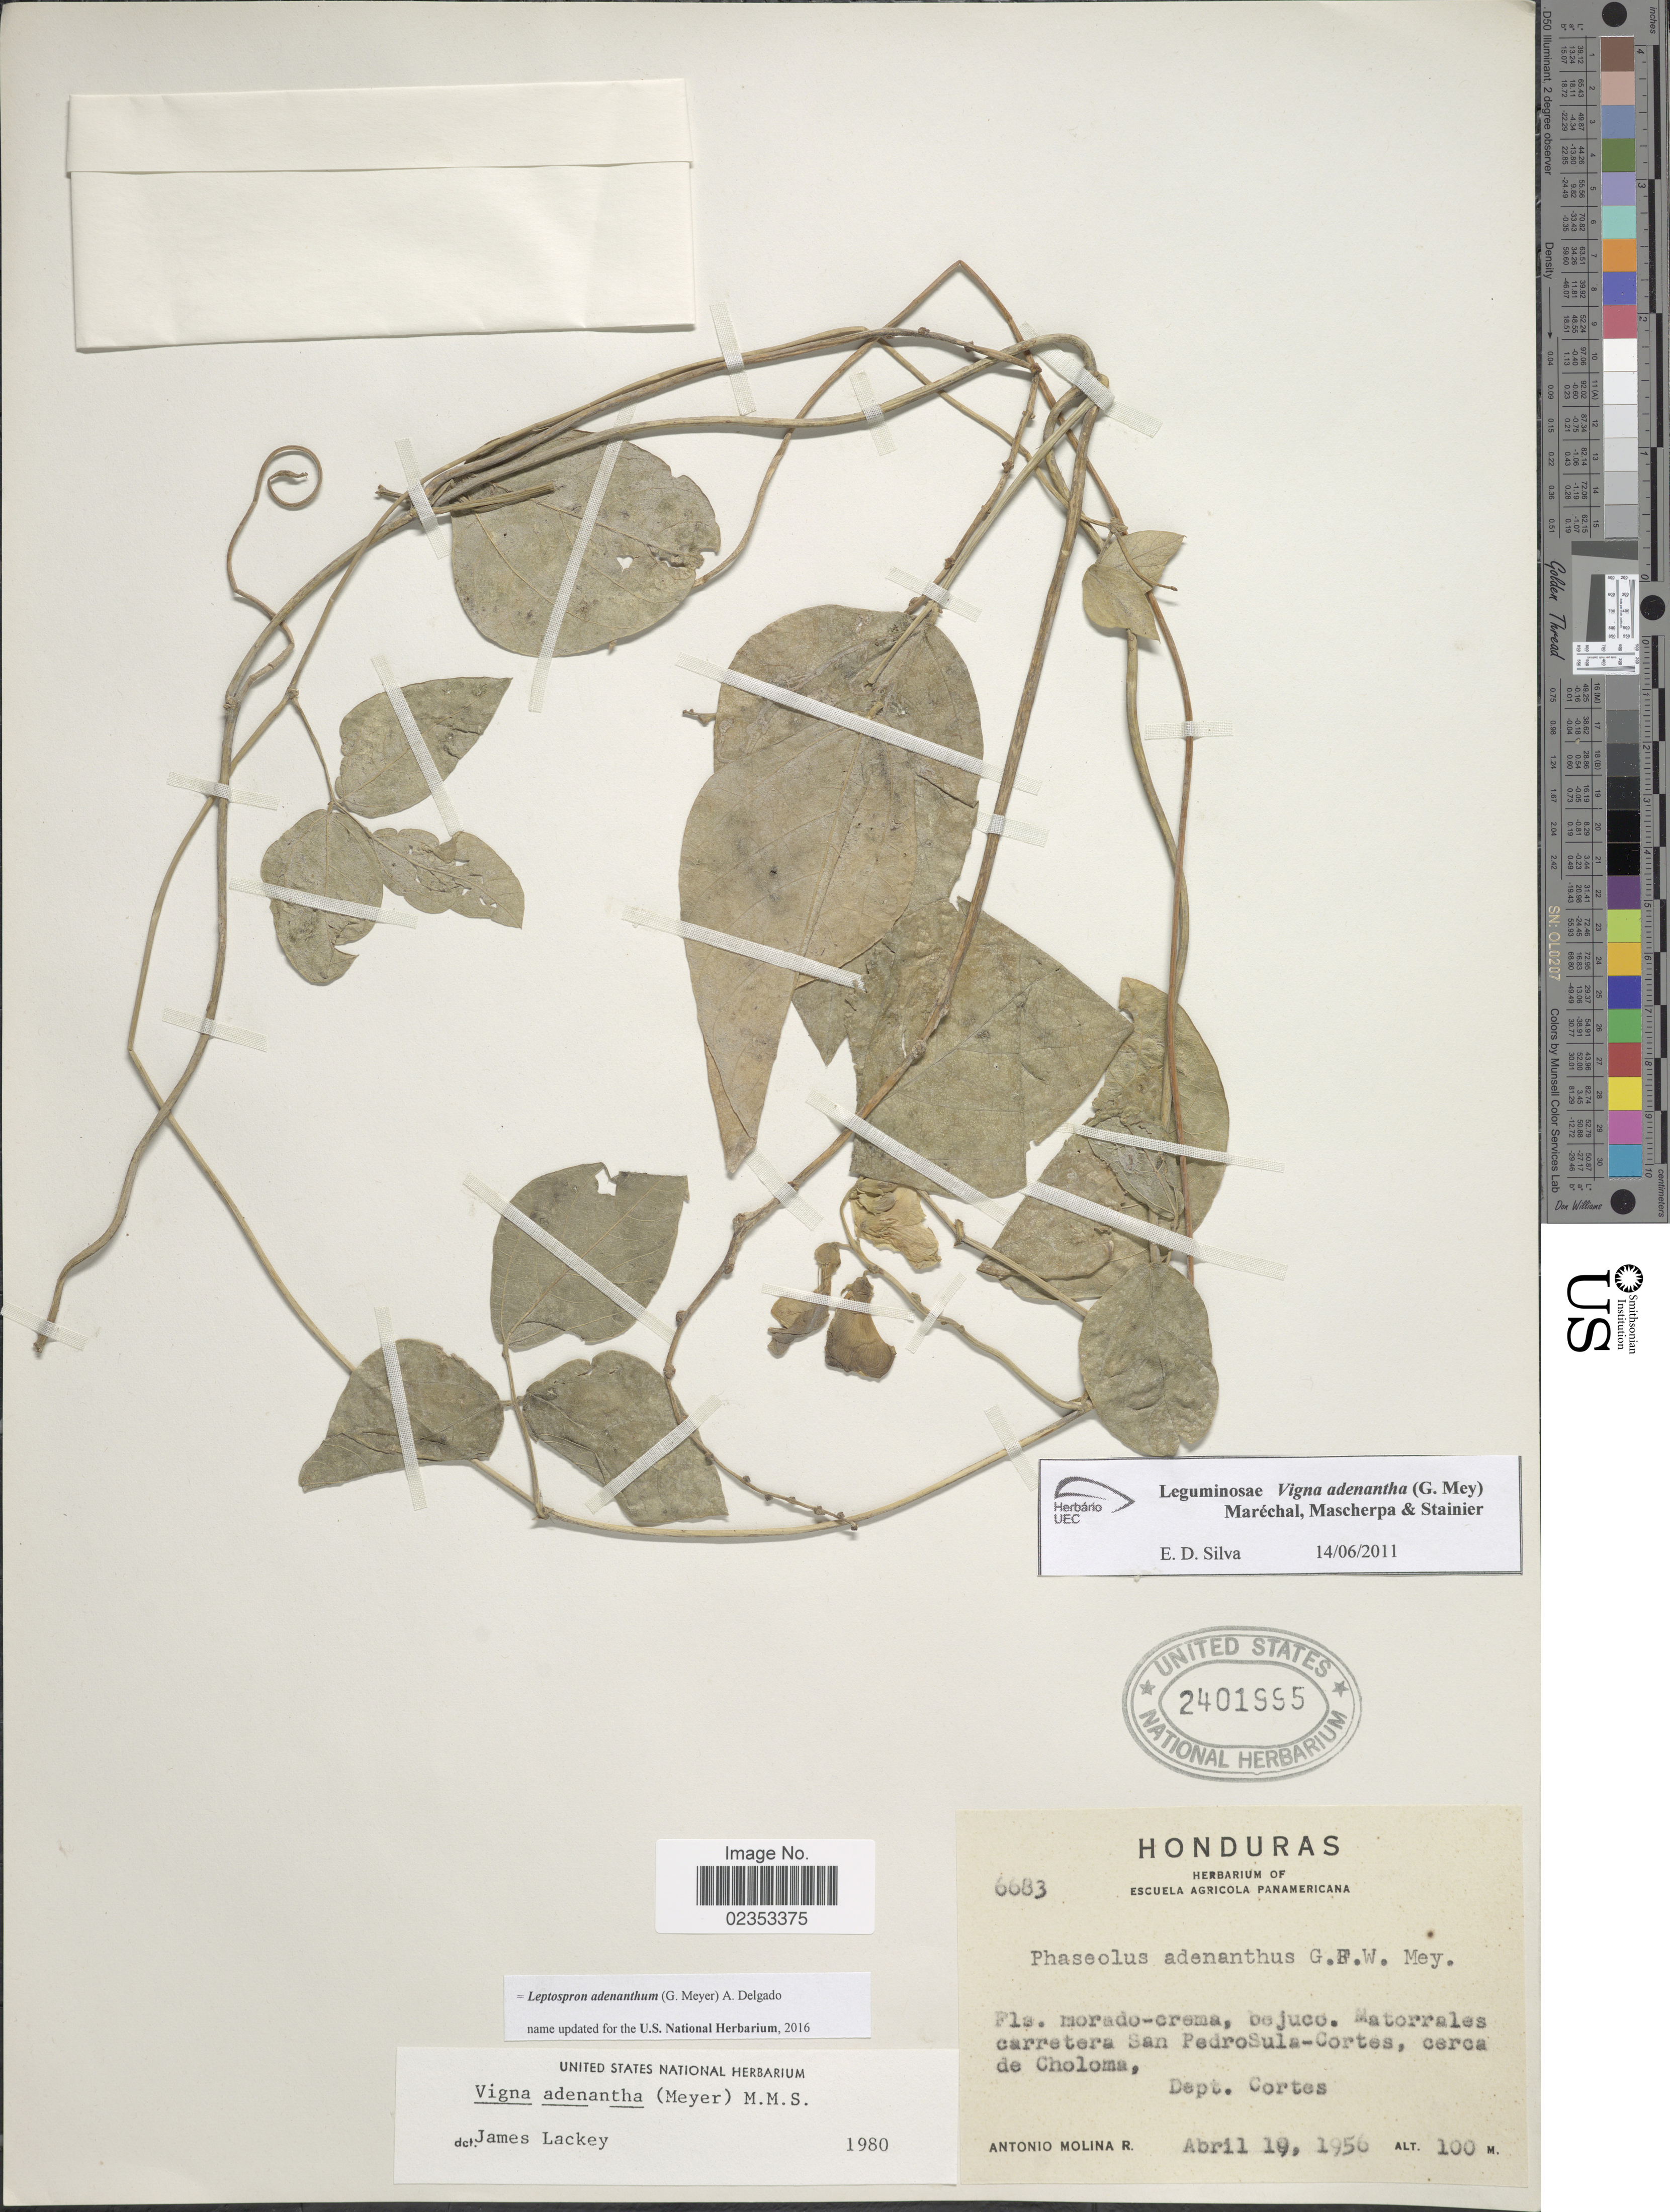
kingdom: Plantae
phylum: Tracheophyta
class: Magnoliopsida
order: Fabales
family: Fabaceae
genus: Leptospron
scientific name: Leptospron adenanthum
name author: (G. Mey.) A. Delgado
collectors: A. Molina R.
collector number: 6683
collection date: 1956-04-19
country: Honduras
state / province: Cortés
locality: Matorrales carretera San PedroSula-Cortes, cerca de Choloma.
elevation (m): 100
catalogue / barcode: US 2401995